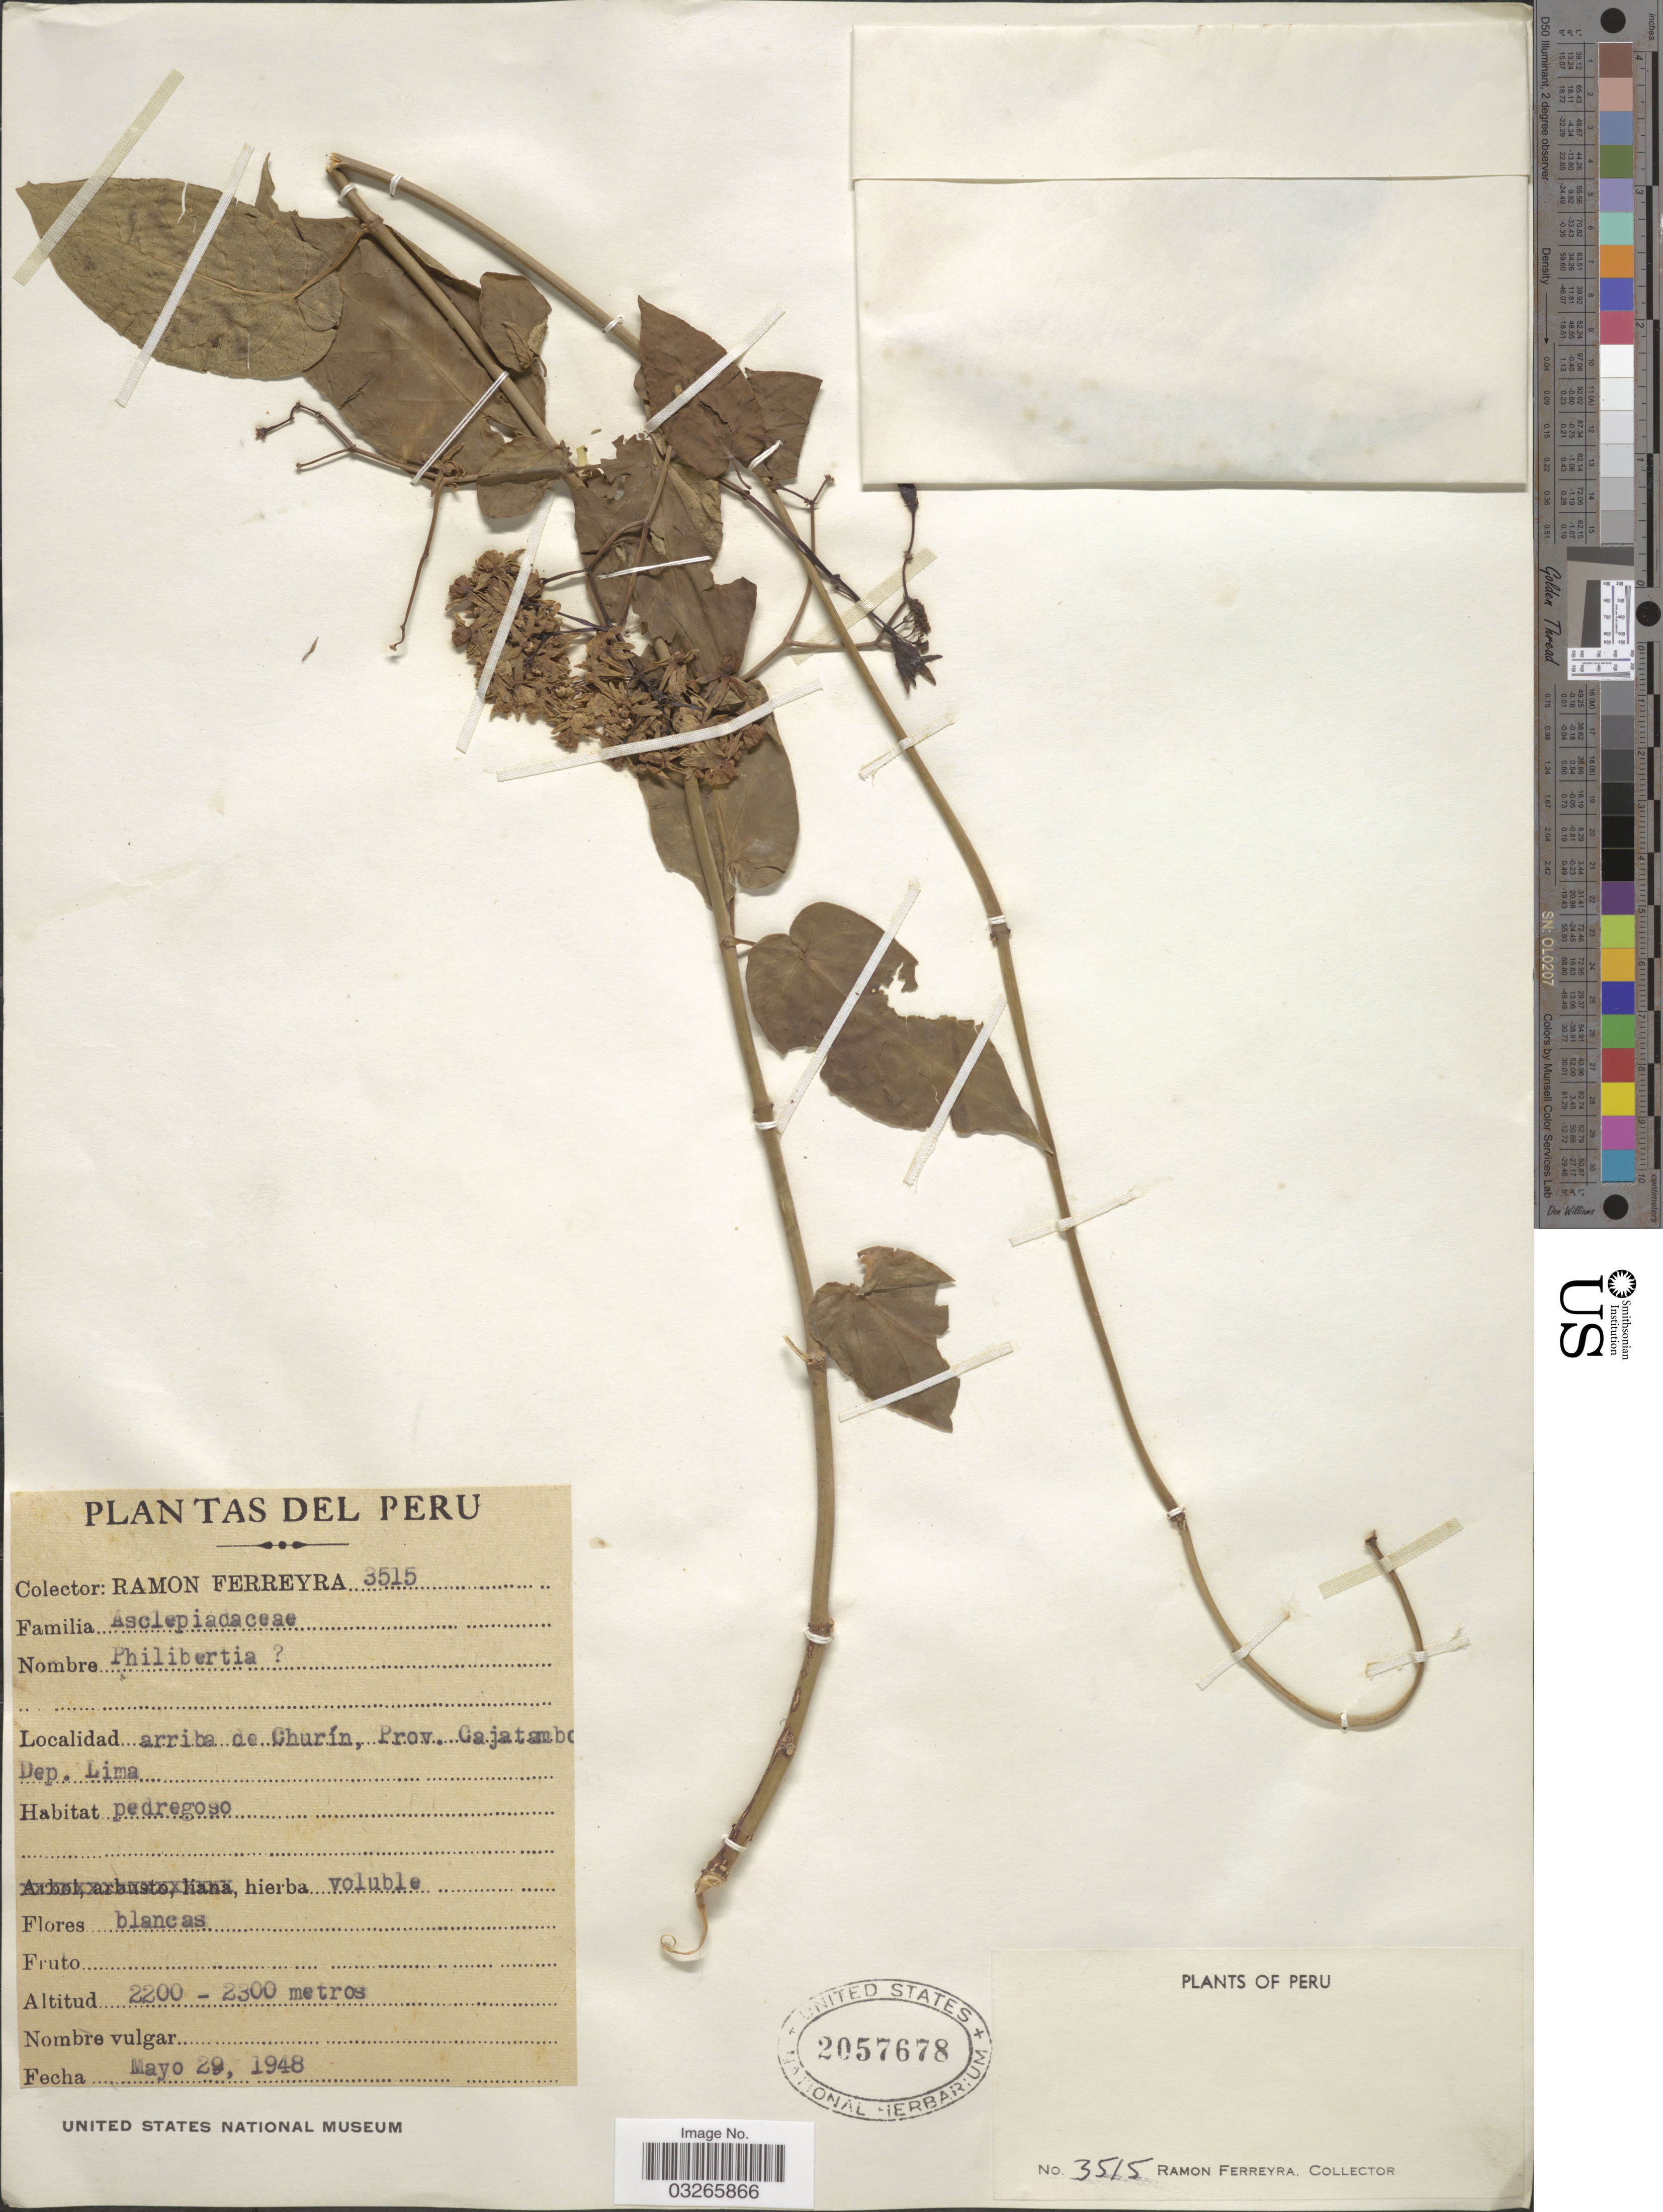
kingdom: Plantae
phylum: Tracheophyta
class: Magnoliopsida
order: Gentianales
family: Apocynaceae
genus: Sarcostemma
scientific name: Sarcostemma sp.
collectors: R. A. Ferreyra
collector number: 3515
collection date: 1948-05-29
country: Peru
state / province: Lima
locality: Arriba de Churín, Prov. Cajatambo, Dep. Lima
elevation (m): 2200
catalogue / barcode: US 2057678